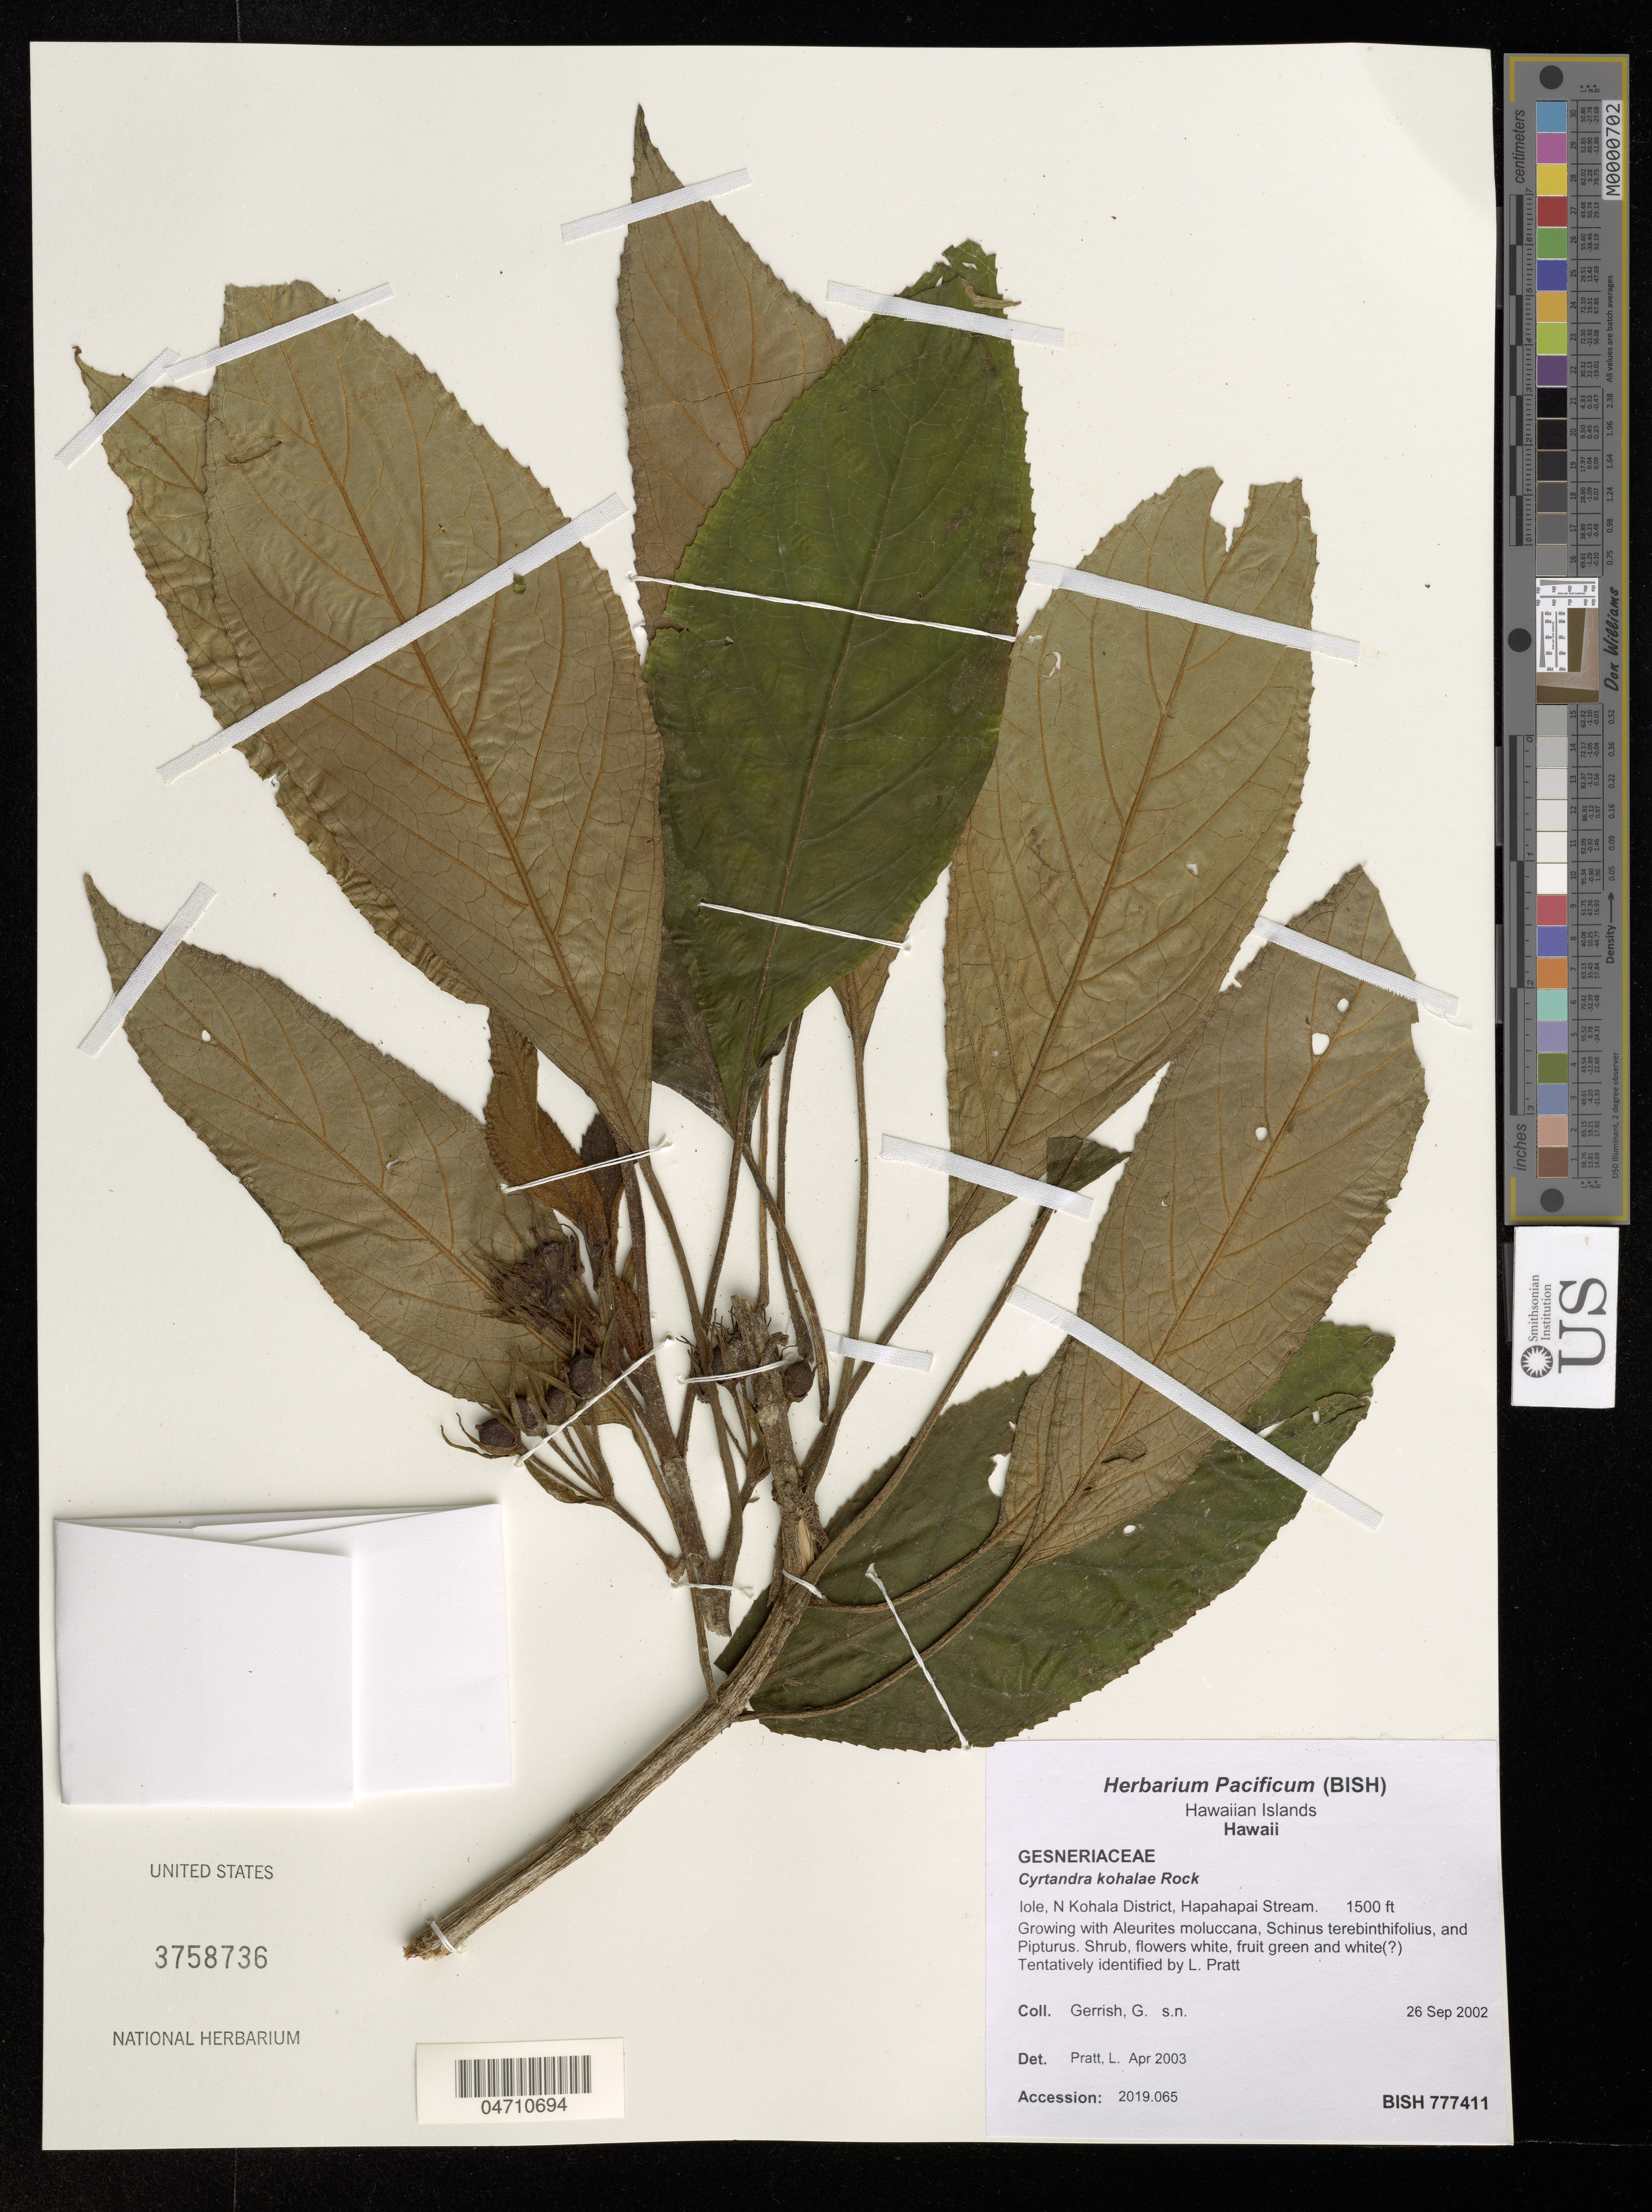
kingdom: Plantae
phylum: Tracheophyta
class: Magnoliopsida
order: Lamiales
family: Gesneriaceae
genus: Cyrtandra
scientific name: Cyrtandra kohalae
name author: Rock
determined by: Wagner, W. L., (BOT), Smithsonian Institution - National Museum of Natural History (UNITED STATES)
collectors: G. Gerrish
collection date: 2002-09-26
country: United States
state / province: Hawaii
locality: Hawaiian Islands. Lole, N Kohala District, Hapahapai Stream.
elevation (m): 457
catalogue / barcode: US 3758736